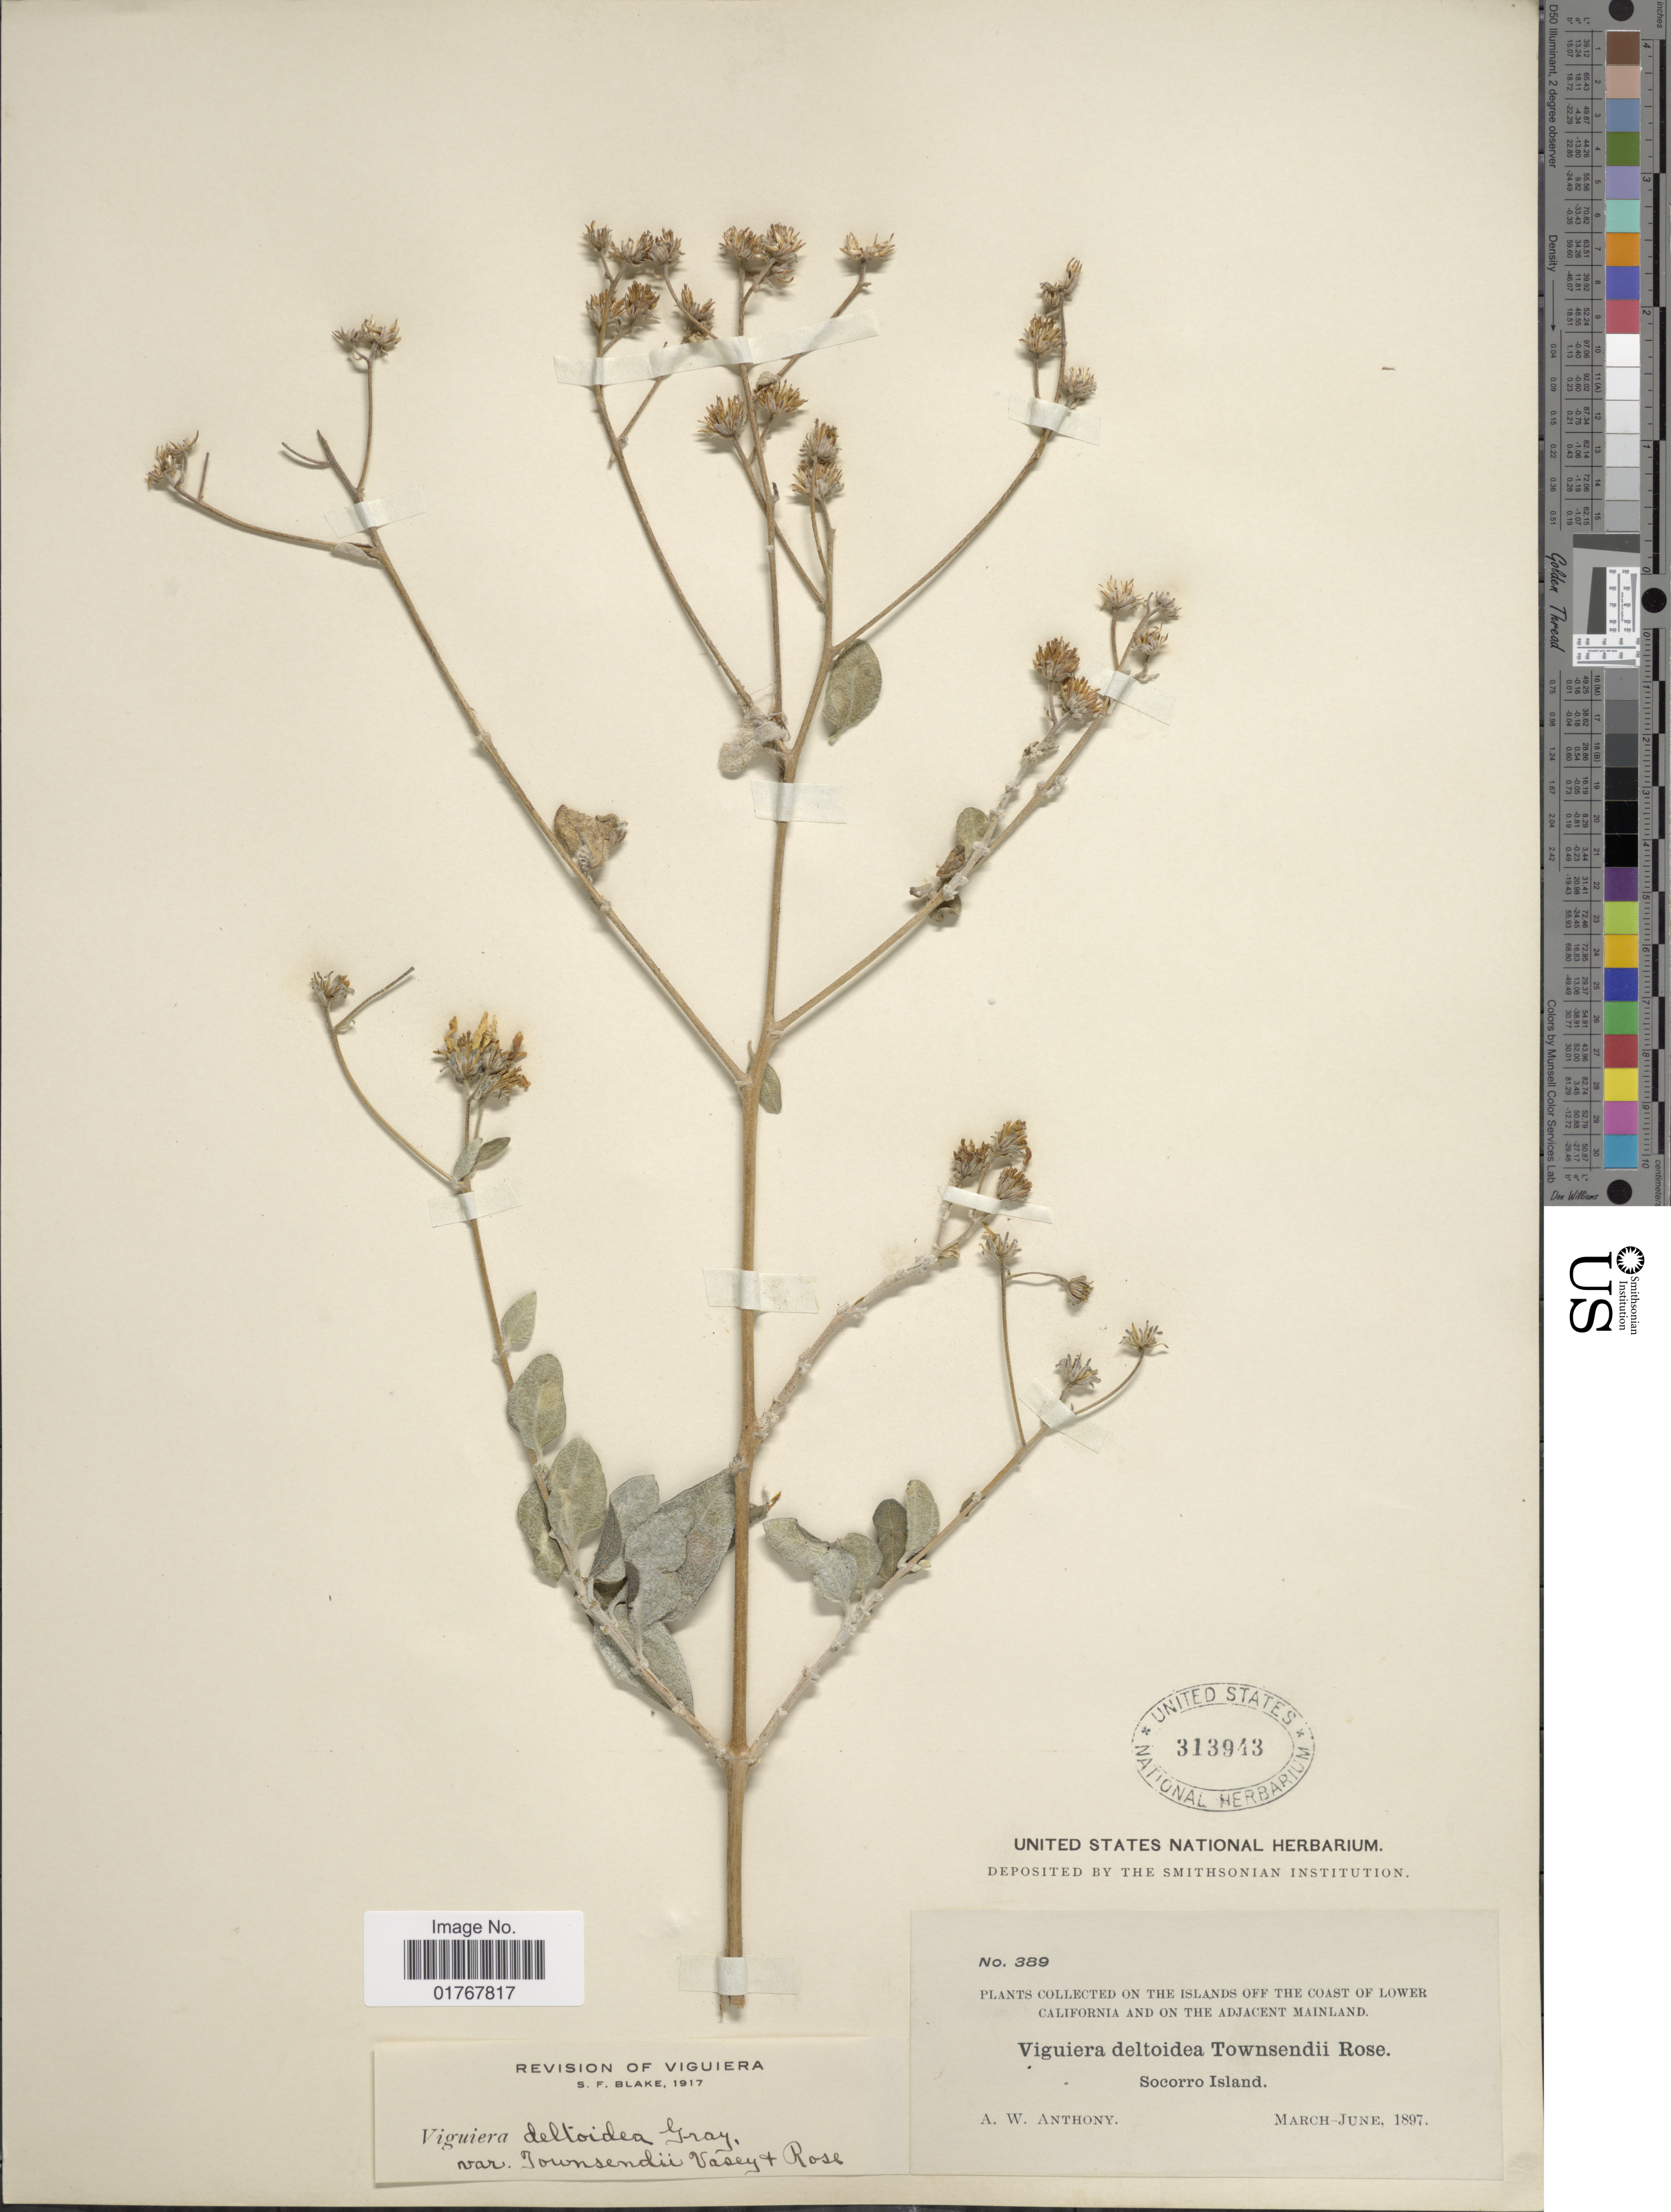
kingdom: Plantae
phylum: Tracheophyta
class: Magnoliopsida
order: Asterales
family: Asteraceae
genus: Viguiera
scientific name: Viguiera deltoidea var. townsendii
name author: Vasey & Rose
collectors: A. W. Anthony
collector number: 389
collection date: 1897-03/1897-06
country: Mexico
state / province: Colima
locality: On the Islands off the Coast of Lower California and on the Adjacent Mainland, Socorro Island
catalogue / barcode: US 313943